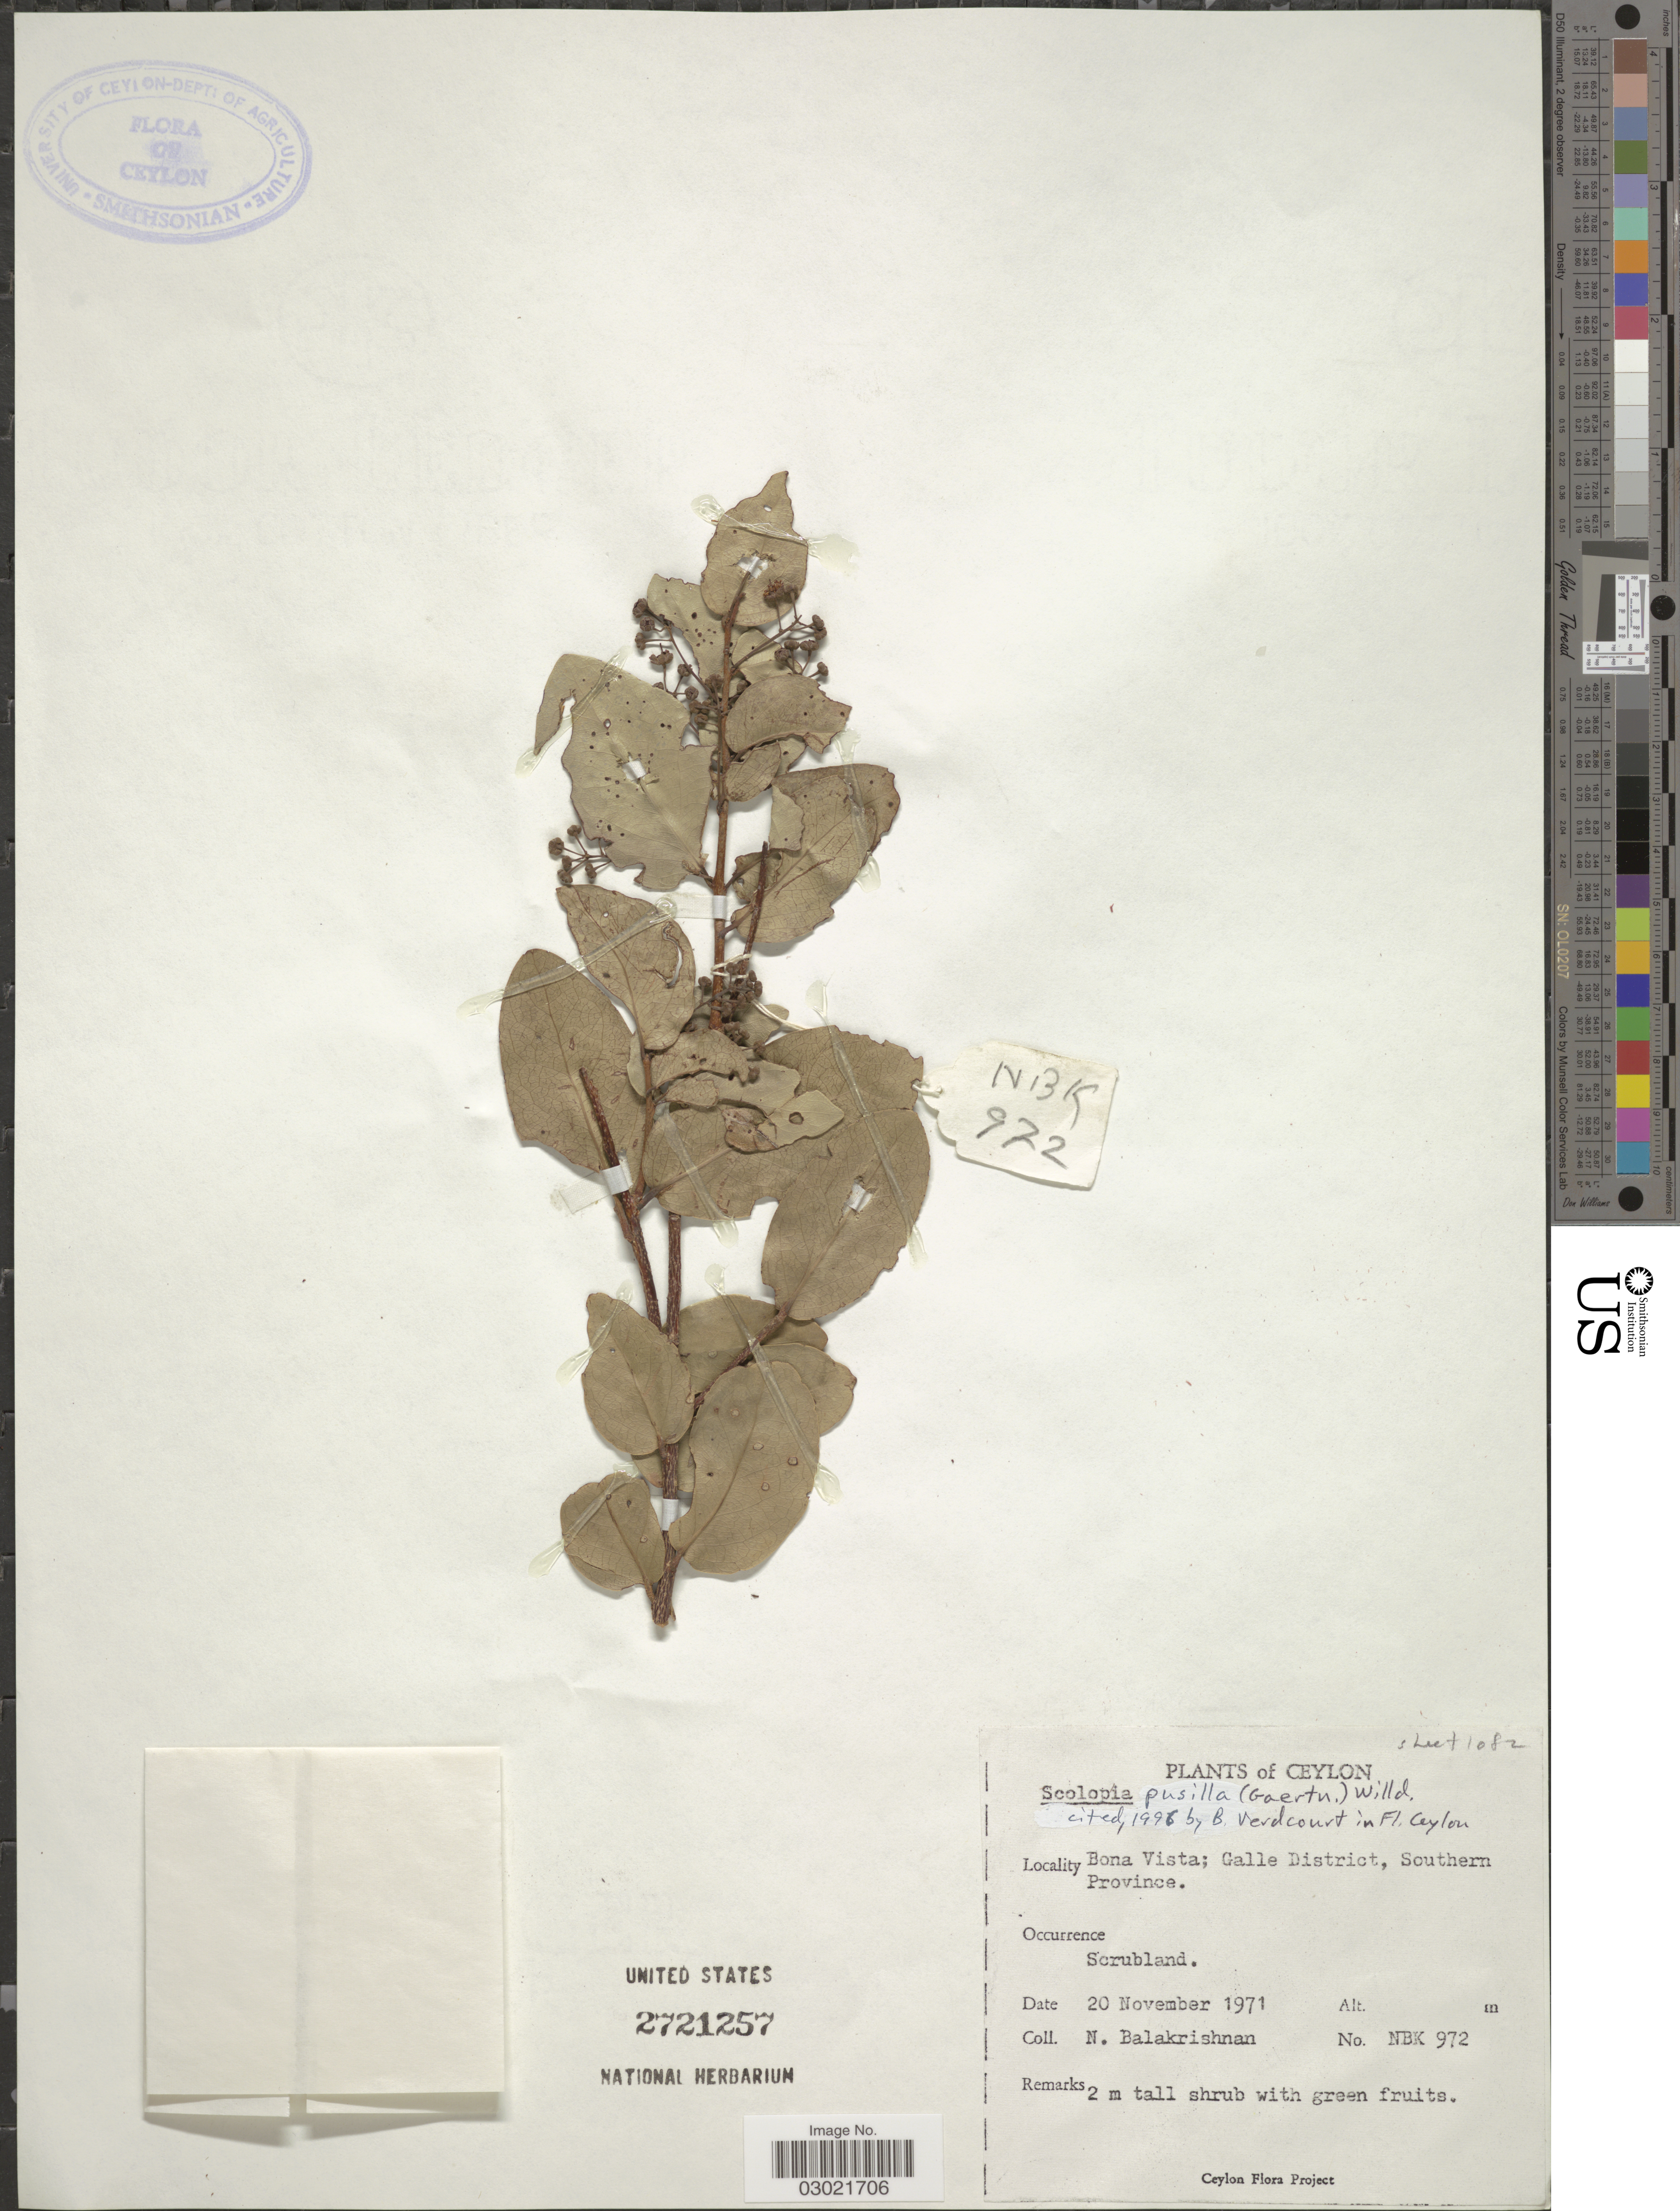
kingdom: Plantae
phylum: Tracheophyta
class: Magnoliopsida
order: Malpighiales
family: Salicaceae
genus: Scolopia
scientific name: Scolopia pusilla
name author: (Gaertn.) Willd.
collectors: N. Balakrishnan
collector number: NBK 972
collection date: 1971-11-20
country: Sri Lanka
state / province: Southern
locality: Ceylon. Bona Vista; Galle District.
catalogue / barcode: US 2721257